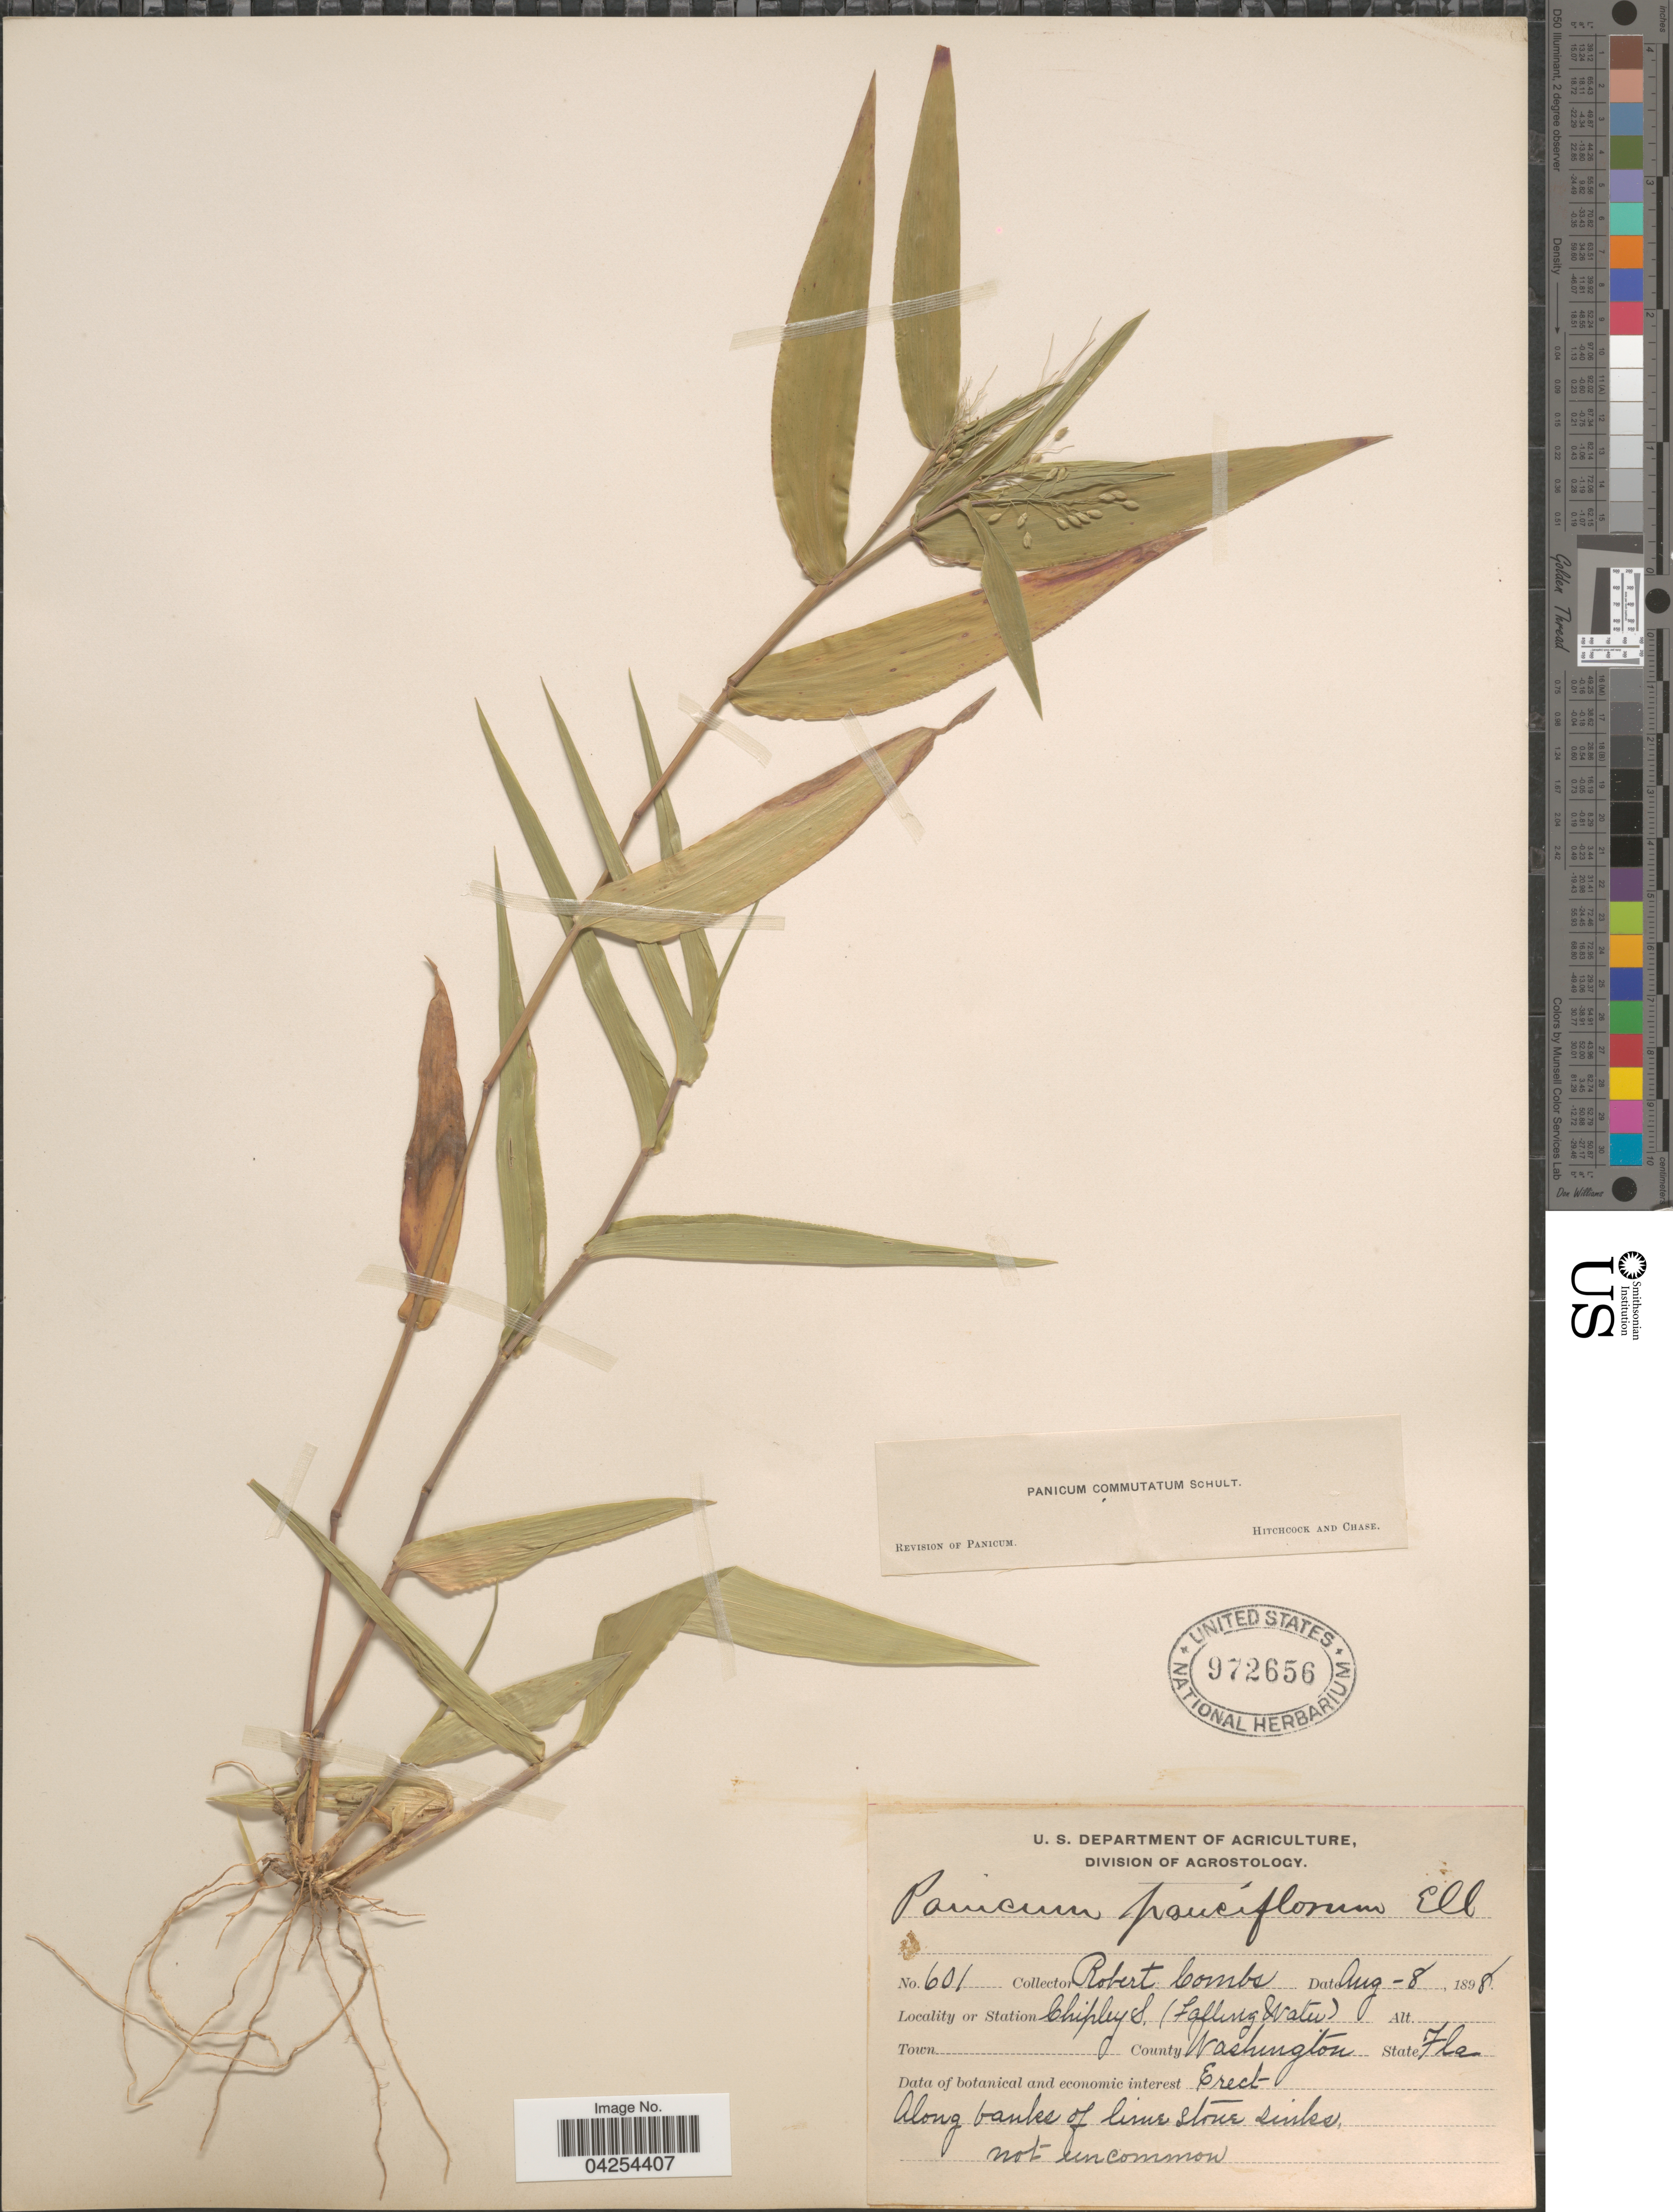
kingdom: Plantae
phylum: Tracheophyta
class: Liliopsida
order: Poales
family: Poaceae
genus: Dichanthelium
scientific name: Dichanthelium commutatum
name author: (Schult.) Gould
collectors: R. Combs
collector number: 601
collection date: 1898-08-08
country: United States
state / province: Florida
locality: County Washington. Along banks of limestone sinks.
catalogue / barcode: US 972656